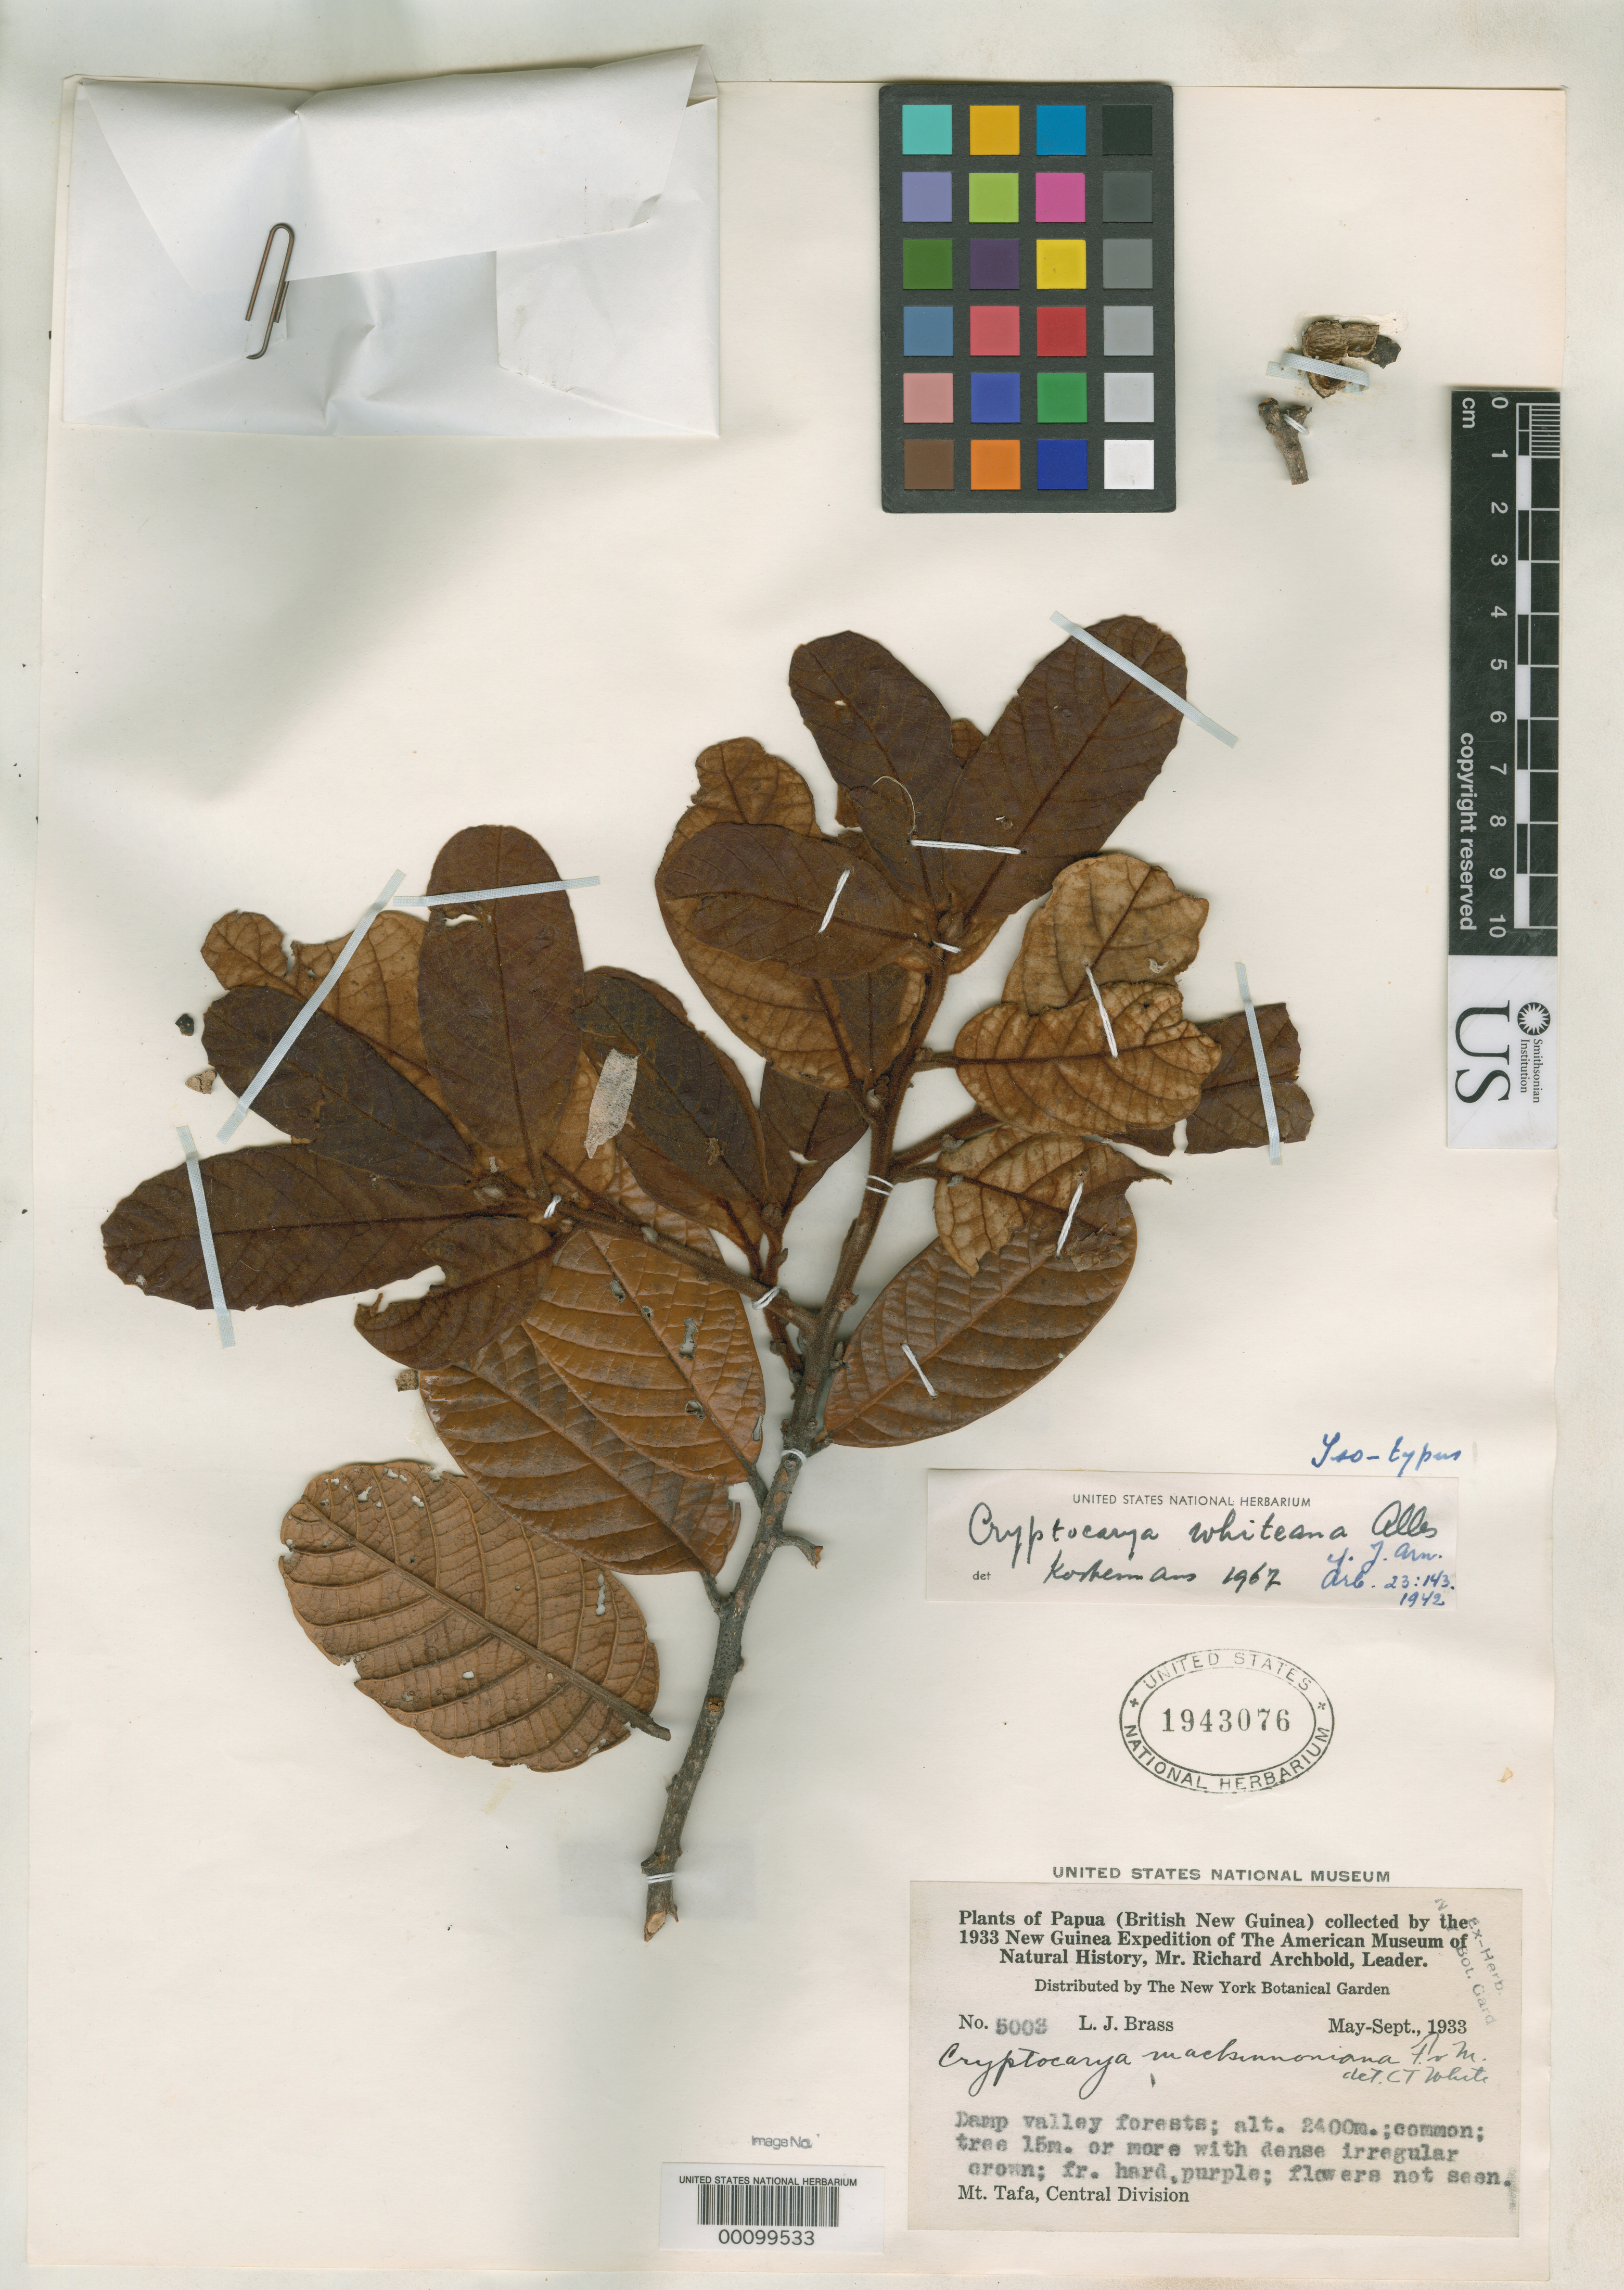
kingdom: Plantae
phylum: Tracheophyta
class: Magnoliopsida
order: Laurales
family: Lauraceae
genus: Cryptocarya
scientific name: Cryptocarya whiteana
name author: C.K. Allen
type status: Isotype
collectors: L. J. Brass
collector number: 5003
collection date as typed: May 1933 to -- Sep 1933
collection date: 1933-05/1933-09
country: Papua New Guinea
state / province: Central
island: New Guinea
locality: Mt. Tafa.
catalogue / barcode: US 1943076